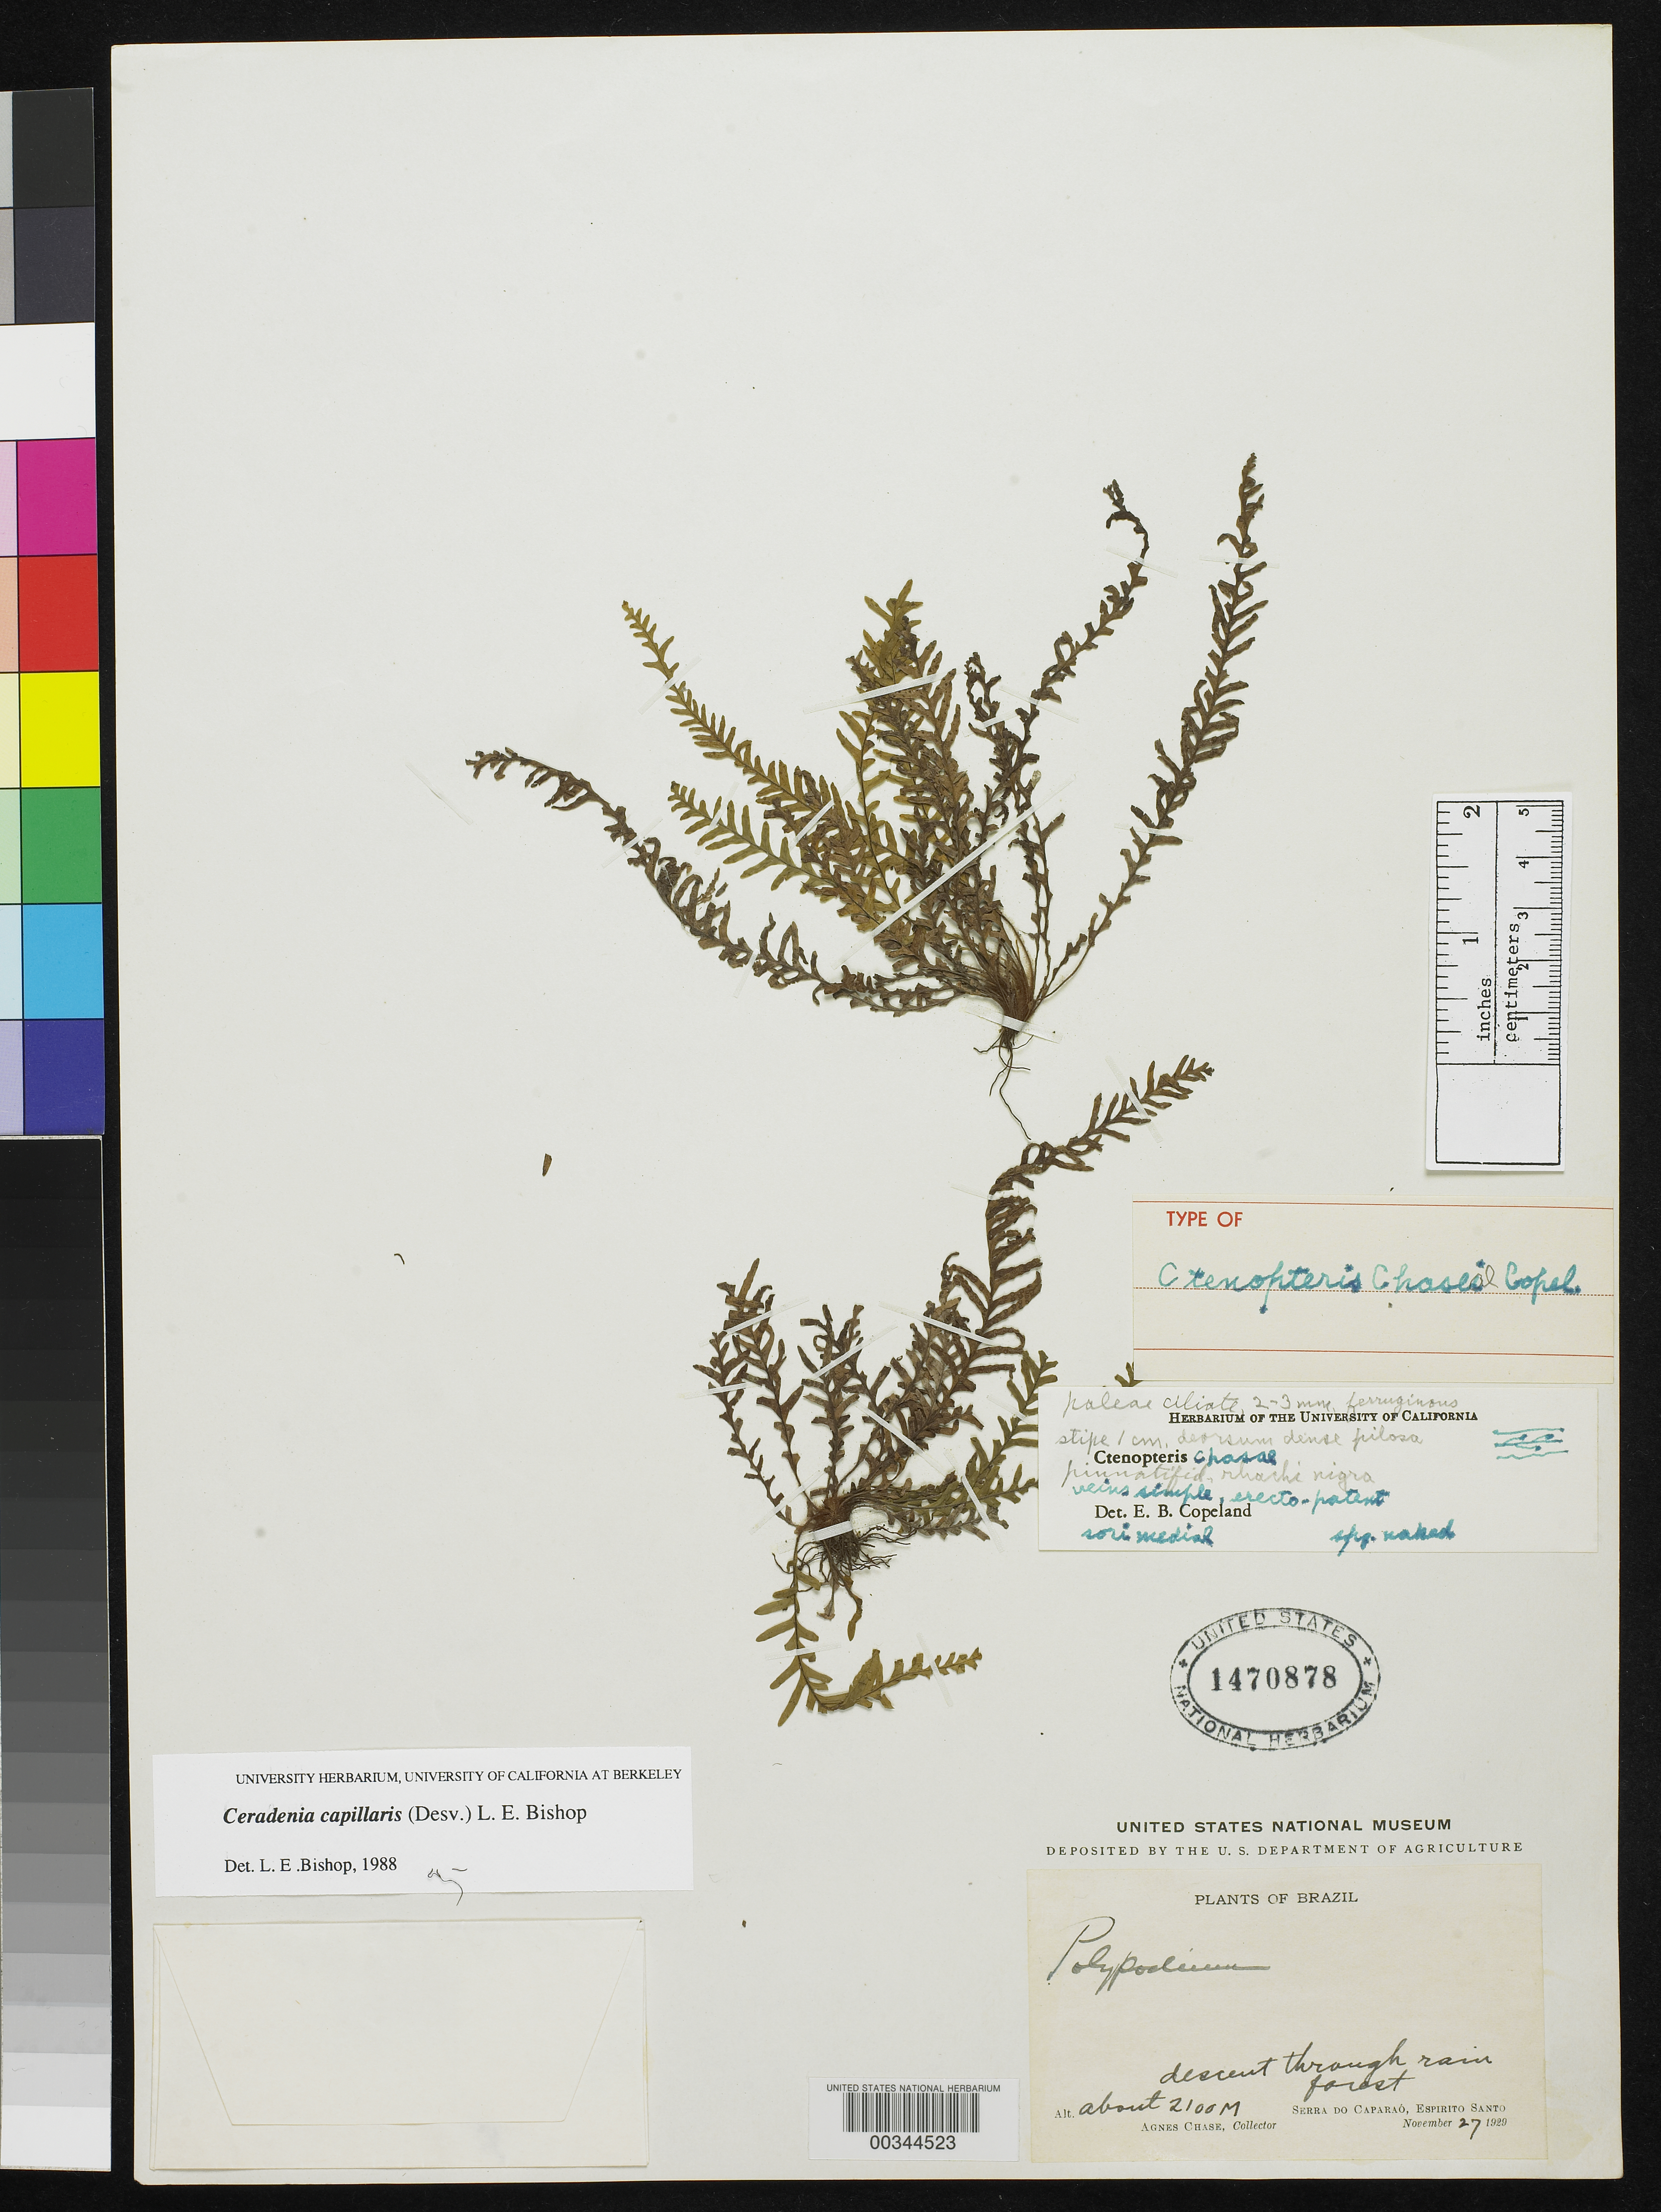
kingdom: Plantae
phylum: Tracheophyta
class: Polypodiopsida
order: Polypodiales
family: Polypodiaceae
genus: Ctenopteris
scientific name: Ctenopteris chaseae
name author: Copel.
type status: Holotype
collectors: A. Chase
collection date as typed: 27 Nov 1929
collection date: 1929-11-27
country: Brazil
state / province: Espírito Santo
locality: Serra do Caparao.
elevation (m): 2100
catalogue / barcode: US 1470878